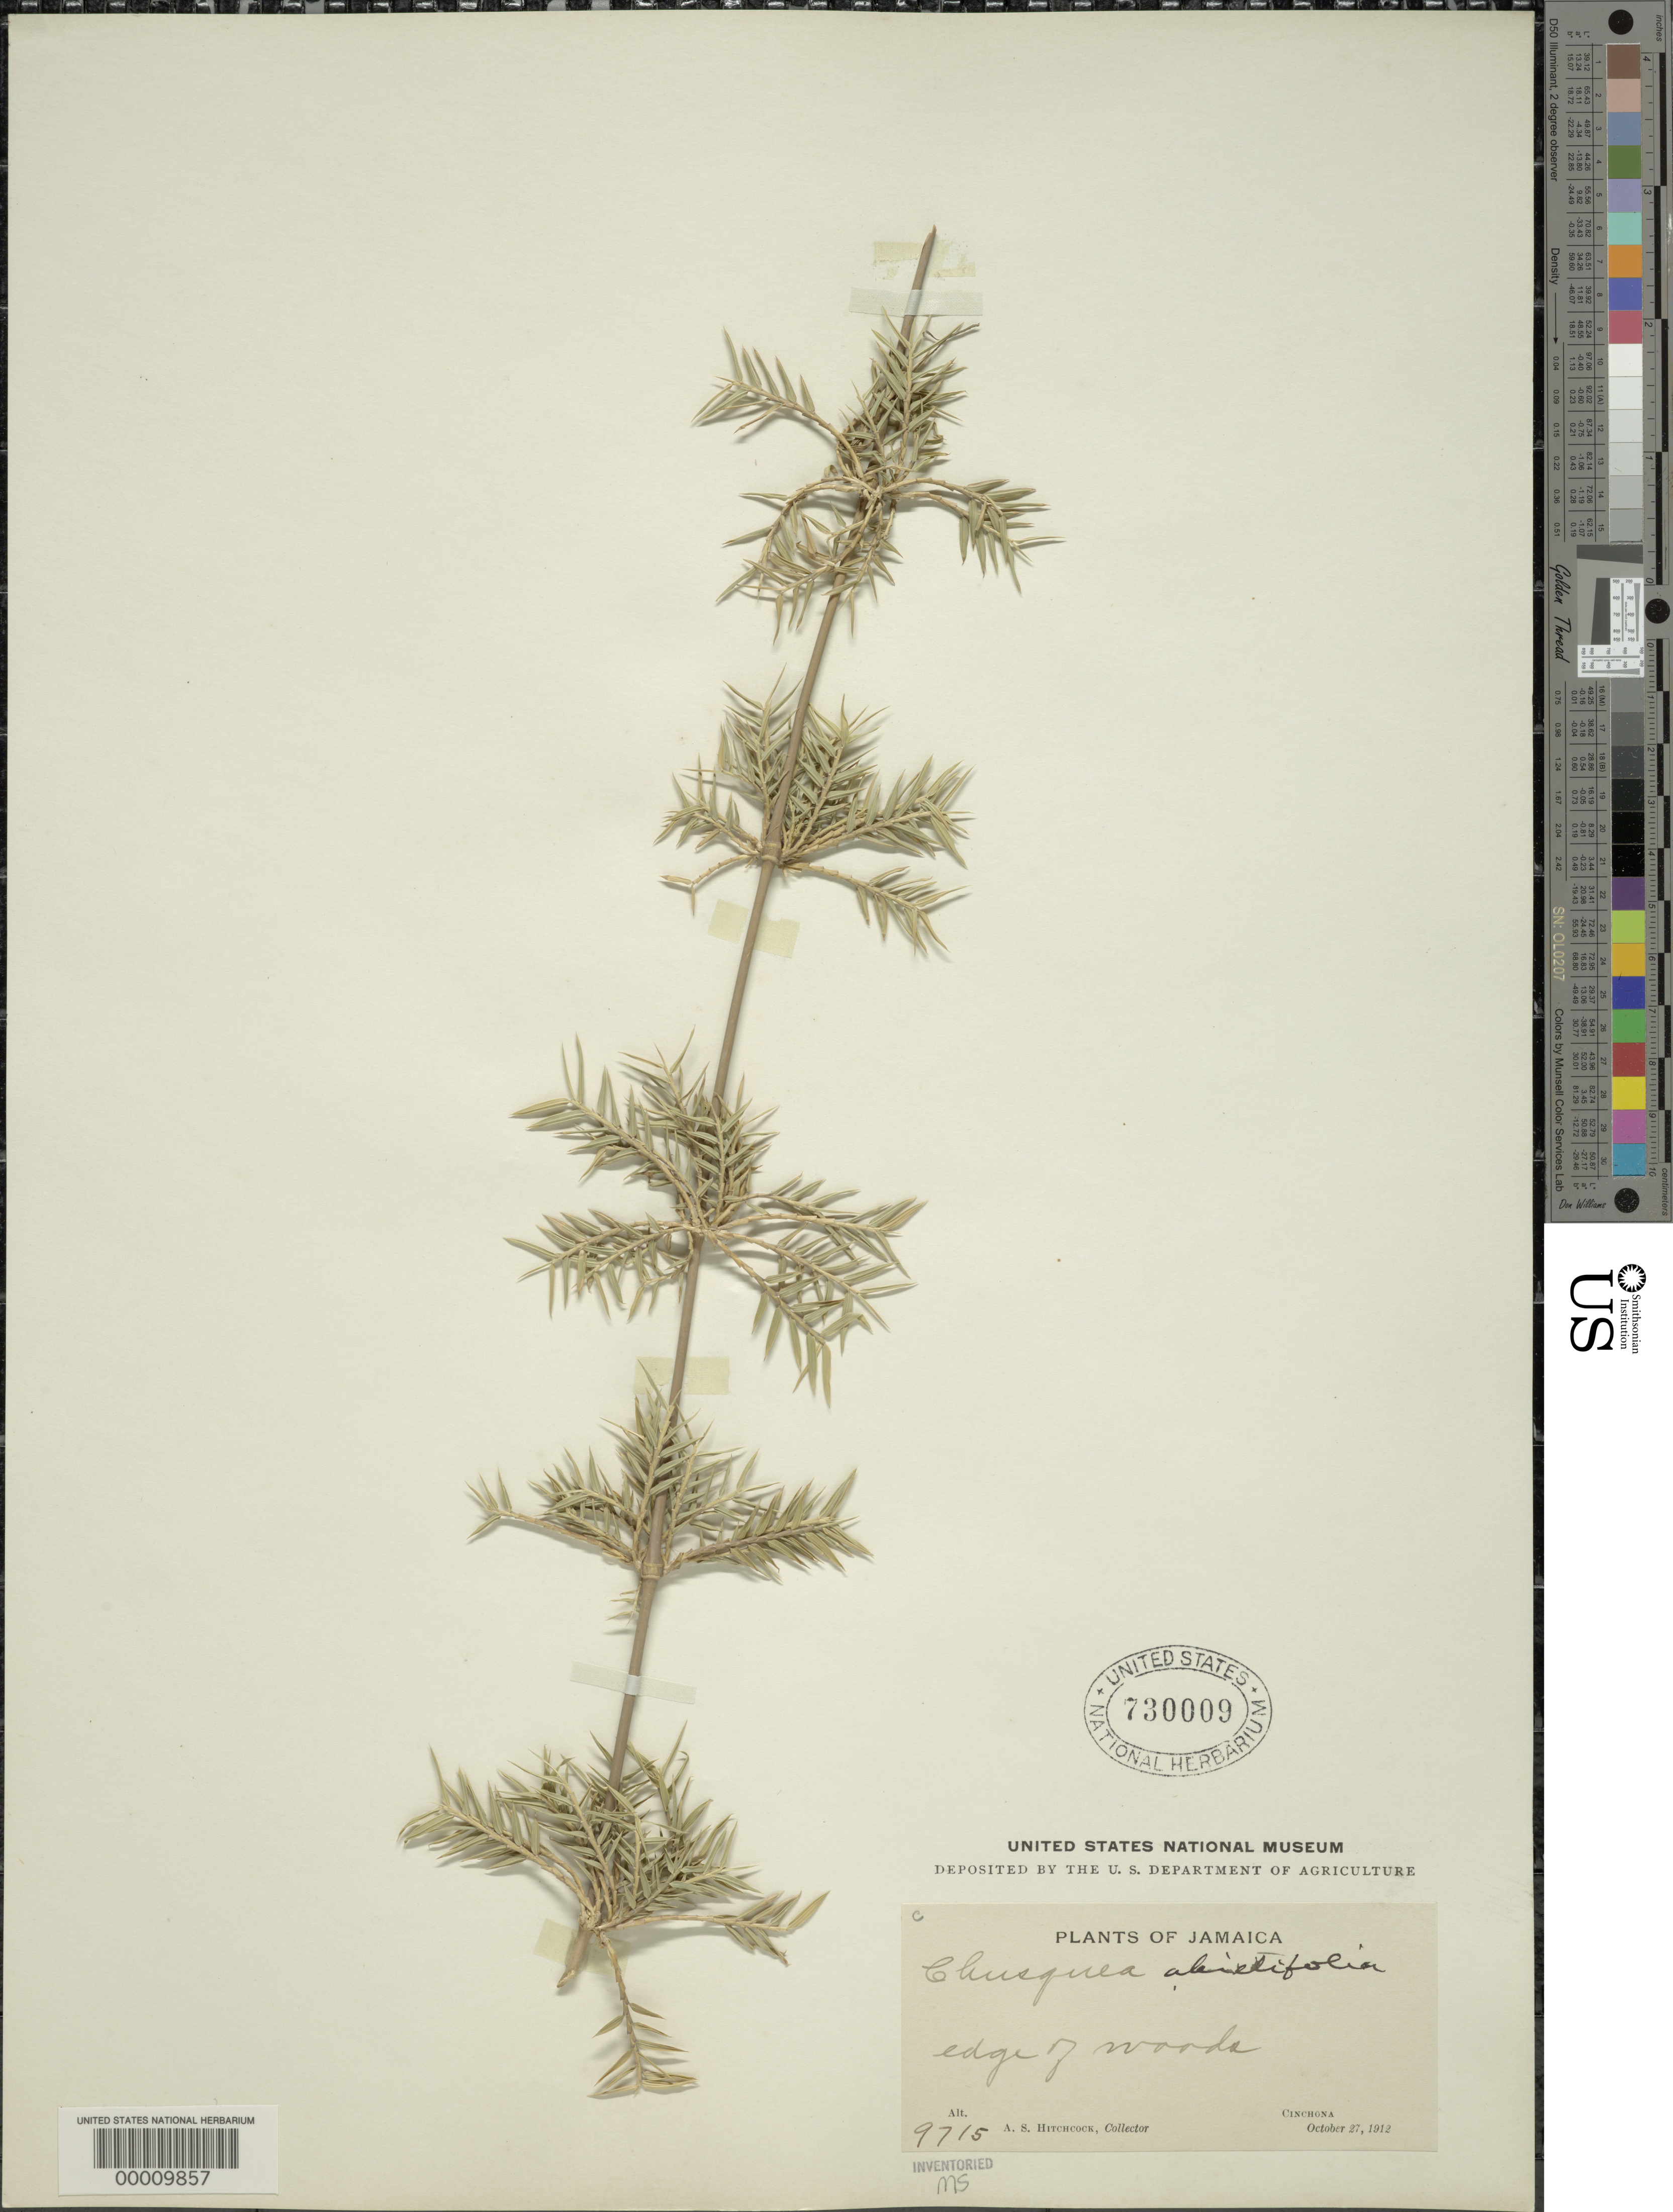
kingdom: Plantae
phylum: Tracheophyta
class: Liliopsida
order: Poales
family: Poaceae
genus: Chusquea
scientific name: Chusquea abietifolia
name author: Griseb.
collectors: A. S. Hitchcock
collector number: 9715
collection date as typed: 27 Oct 1912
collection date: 1912-10-27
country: Jamaica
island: Greater Antilles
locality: Cinchona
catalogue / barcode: US 730009